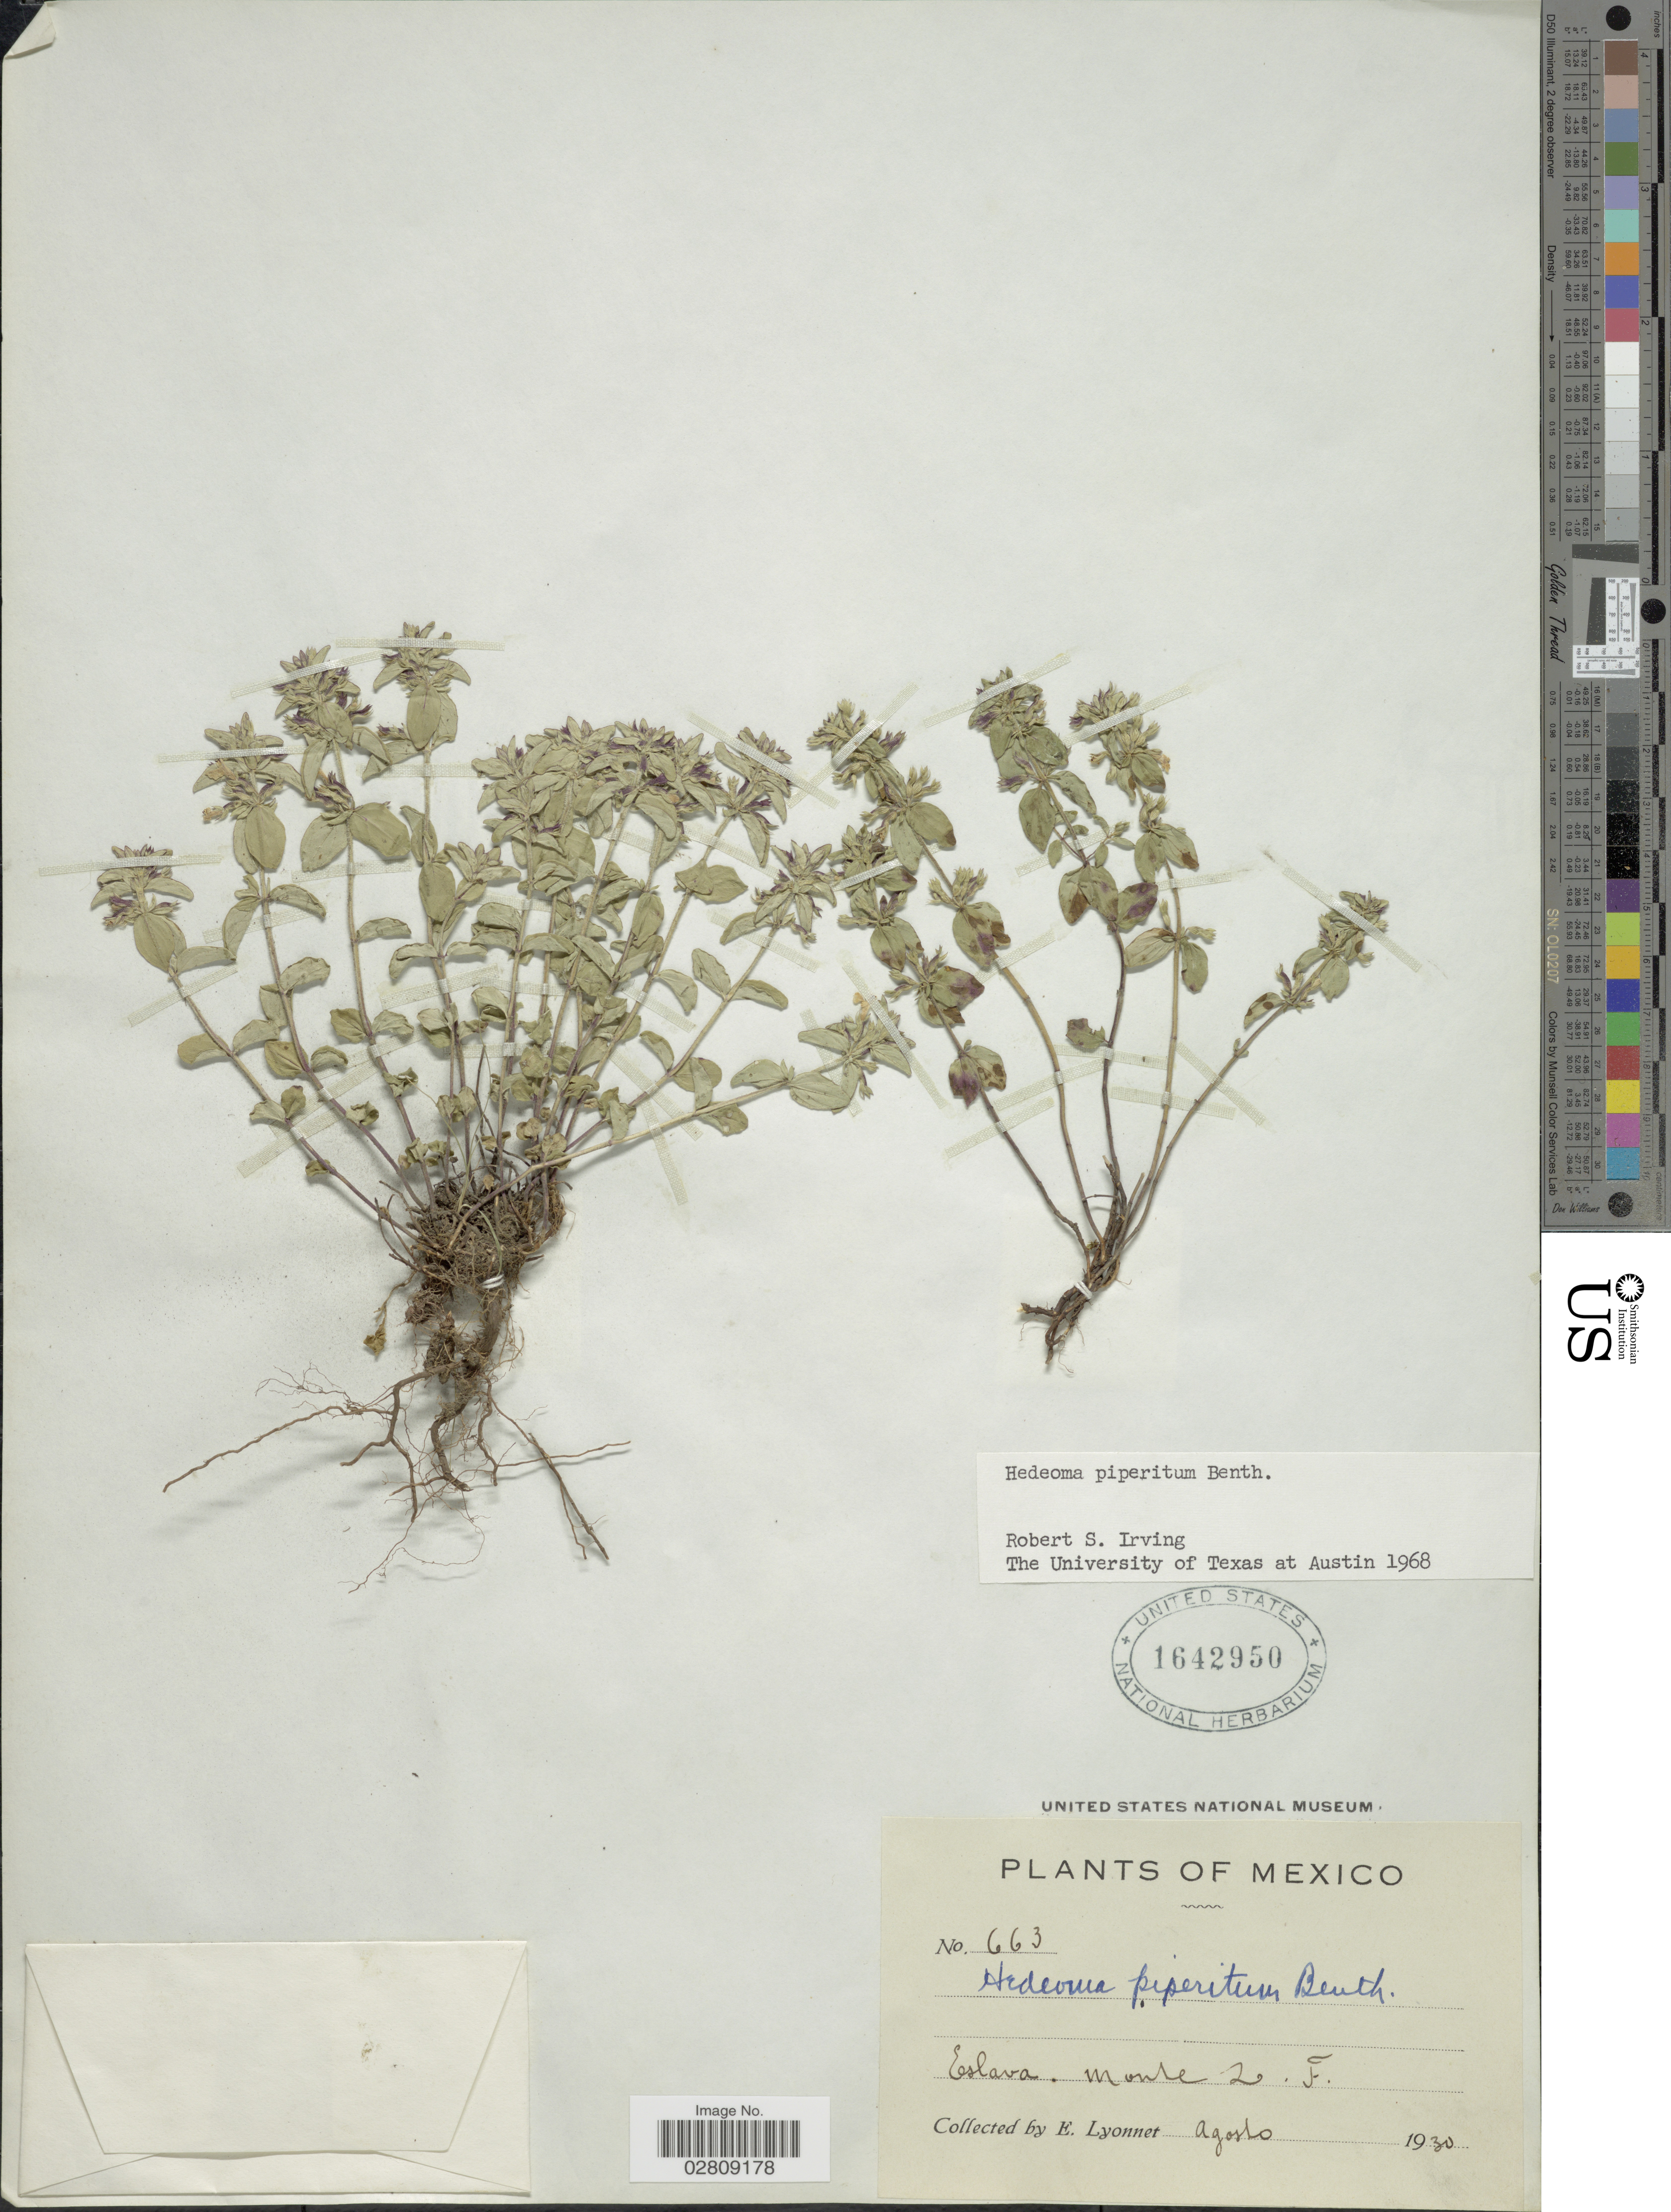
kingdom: Plantae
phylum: Tracheophyta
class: Magnoliopsida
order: Lamiales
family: Lamiaceae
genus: Hedeoma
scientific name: Hedeoma piperita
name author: Benth.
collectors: E. Lyonnet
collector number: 663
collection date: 1930-08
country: Mexico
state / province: Distrito Federal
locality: Eslava Monte.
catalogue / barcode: US 1642950